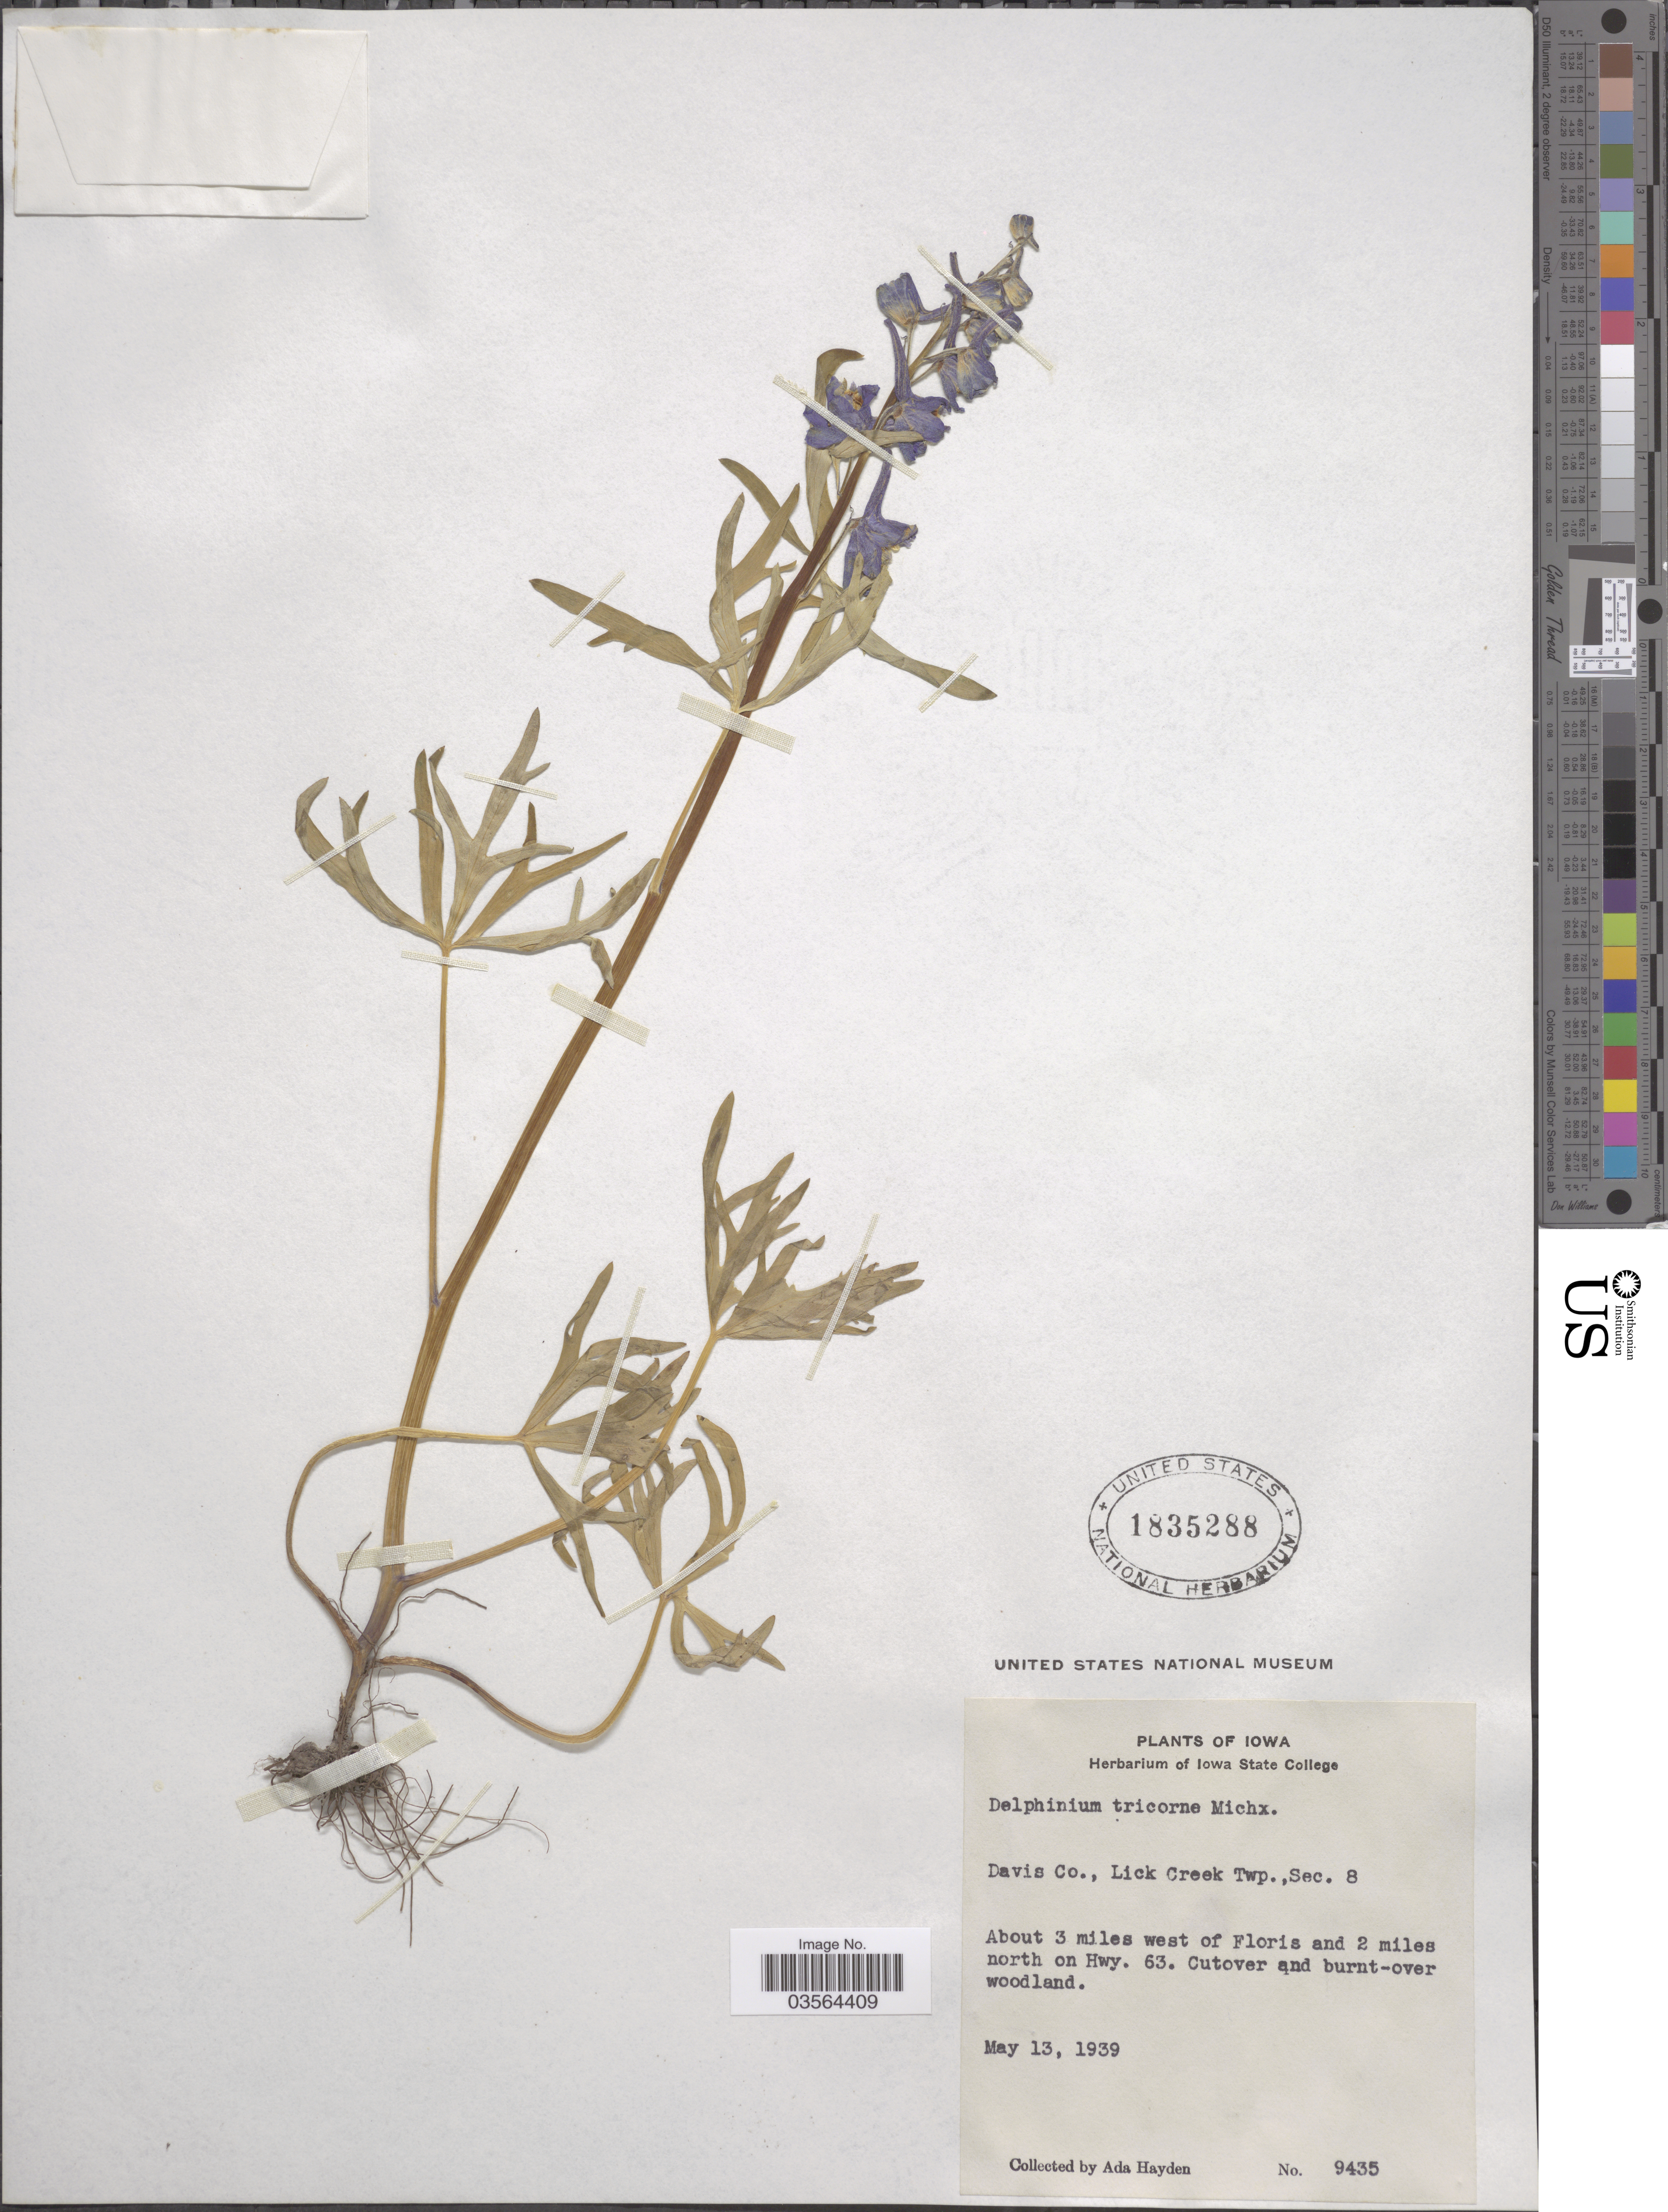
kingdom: Plantae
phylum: Tracheophyta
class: Magnoliopsida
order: Ranunculales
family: Ranunculaceae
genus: Delphinium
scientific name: Delphinium tricorne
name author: Michx.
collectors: Ada Hayden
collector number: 9435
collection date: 1939-05-13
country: United States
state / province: Iowa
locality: Davis Co., Lick Creek Twp., Sec. 8. About 3 miles west of Floris and 2 miles north on Hwy. 63.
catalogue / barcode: US 1835288